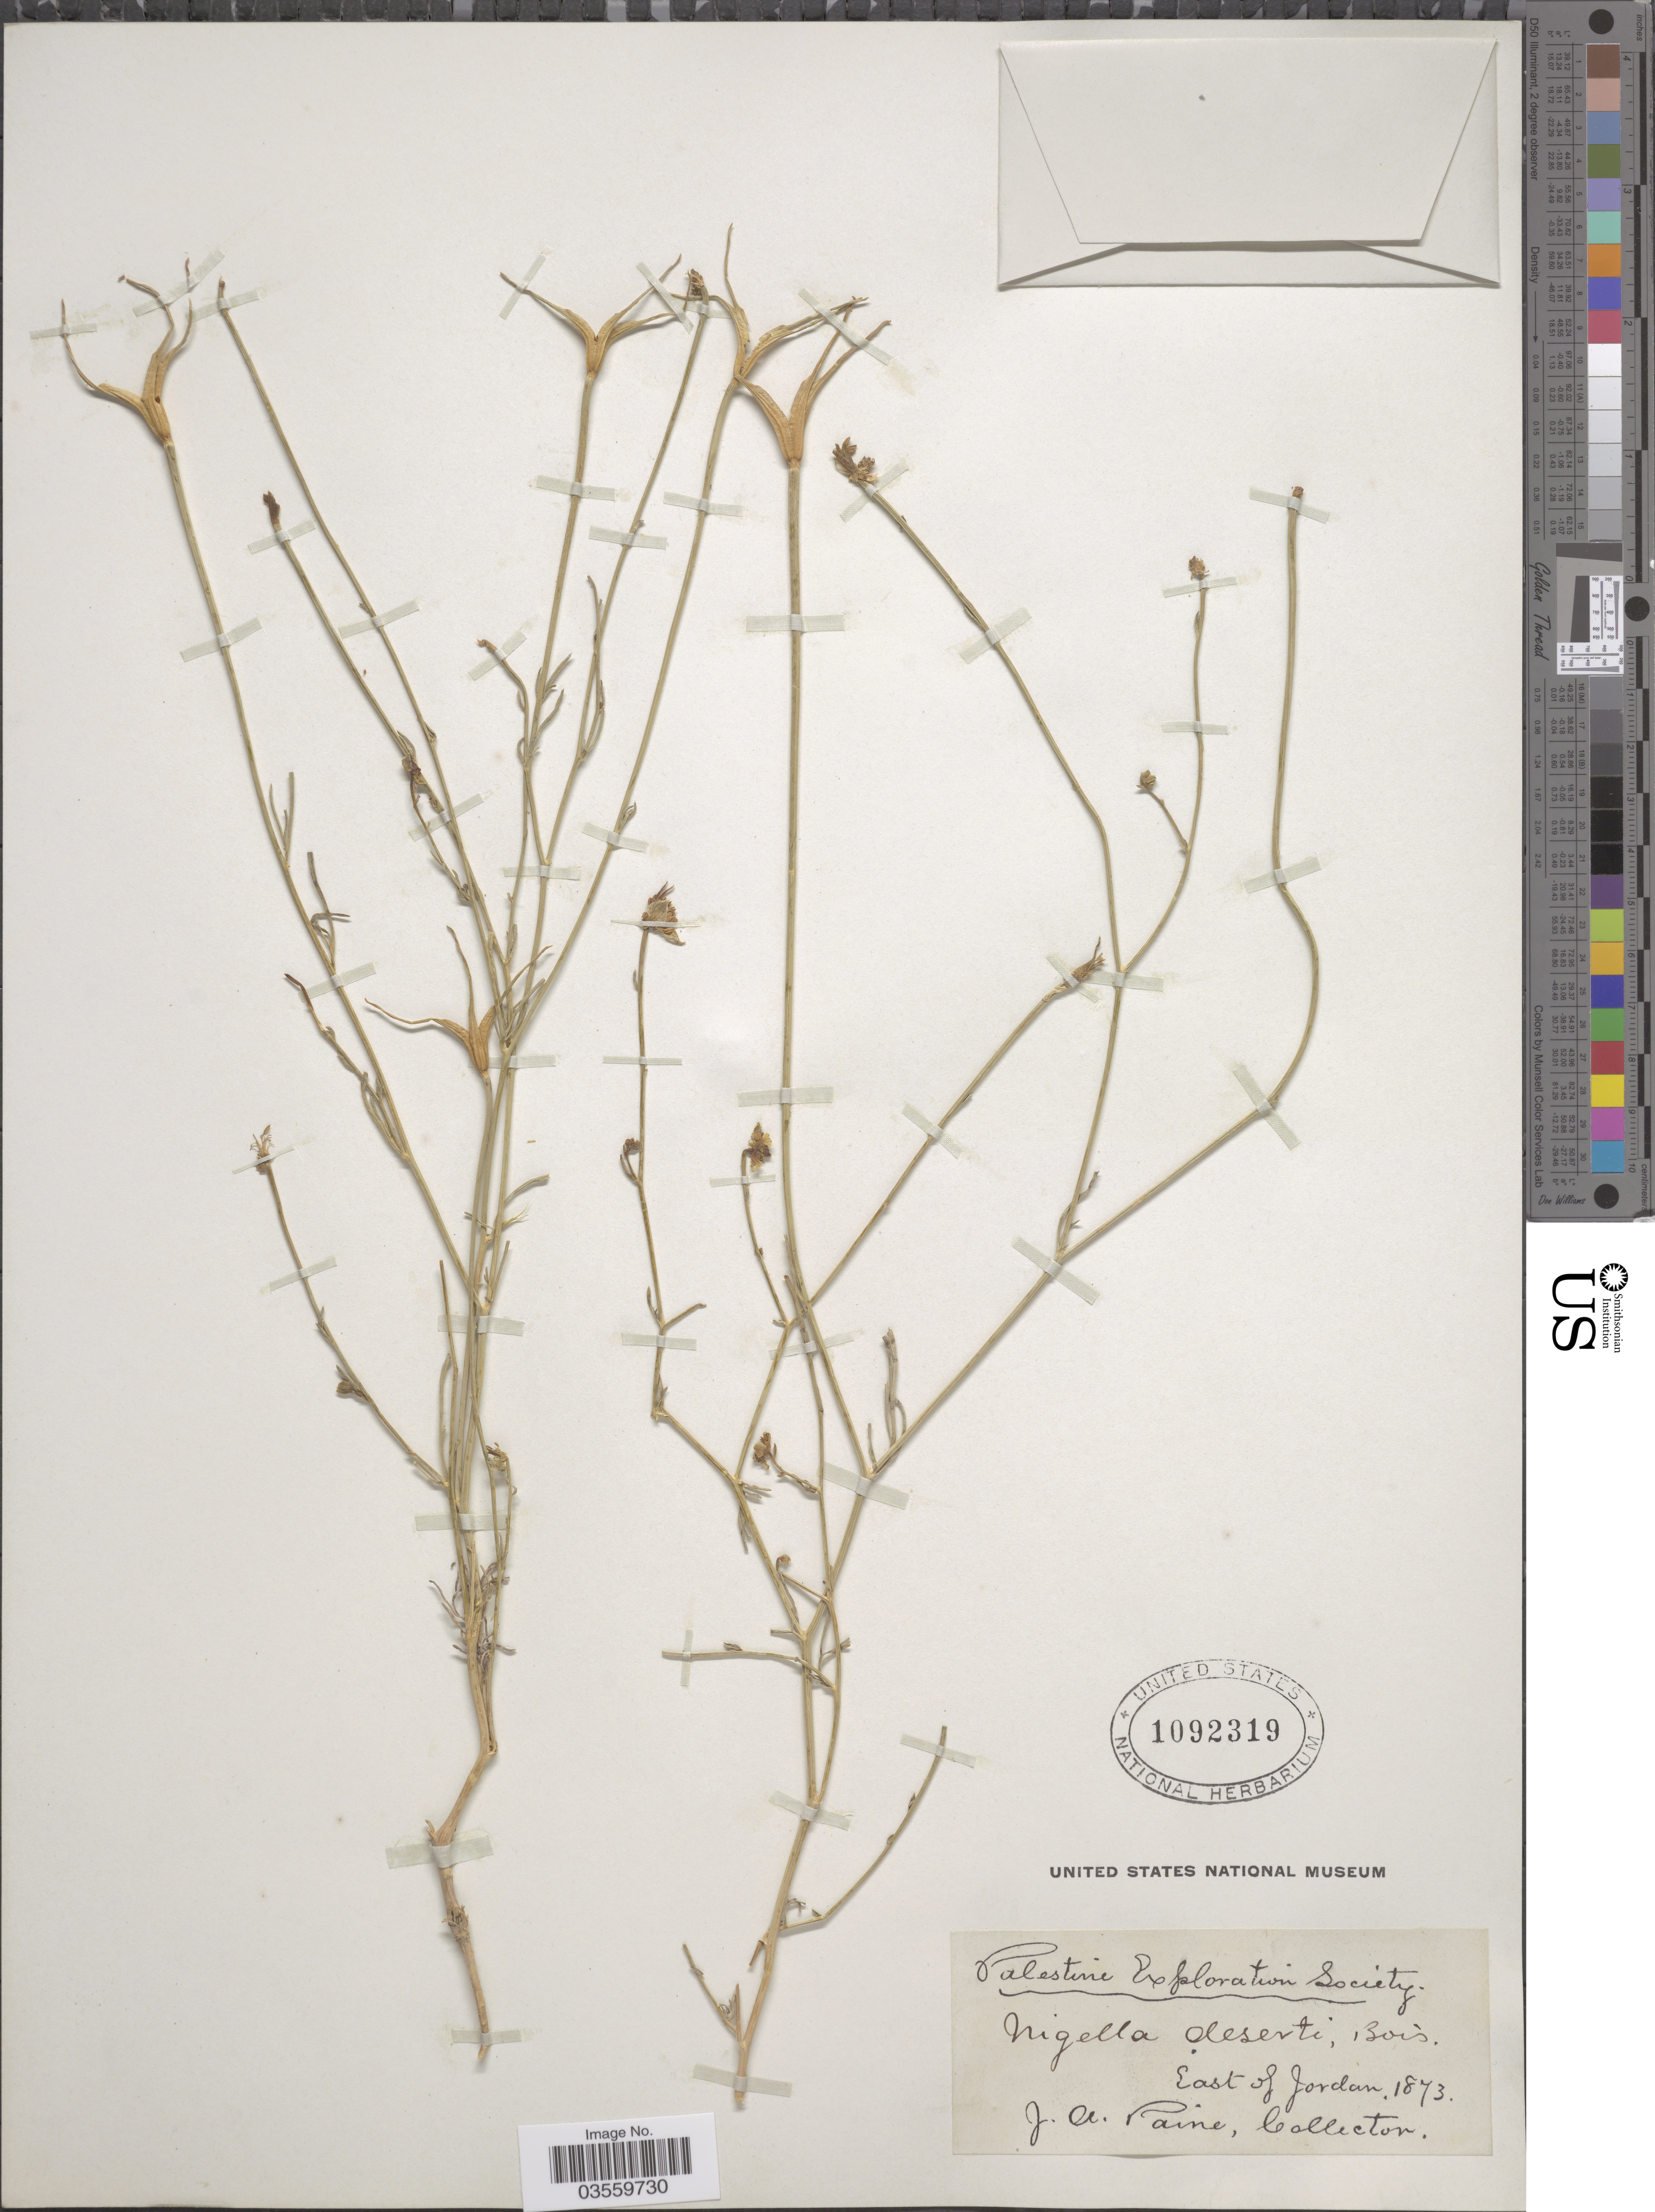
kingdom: Plantae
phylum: Tracheophyta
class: Magnoliopsida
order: Ranunculales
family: Ranunculaceae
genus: Nigella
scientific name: Nigella deserti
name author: Boiss.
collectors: J. A. Paine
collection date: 1873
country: Jordan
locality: Palestine. East of Jordan.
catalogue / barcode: US 1092319